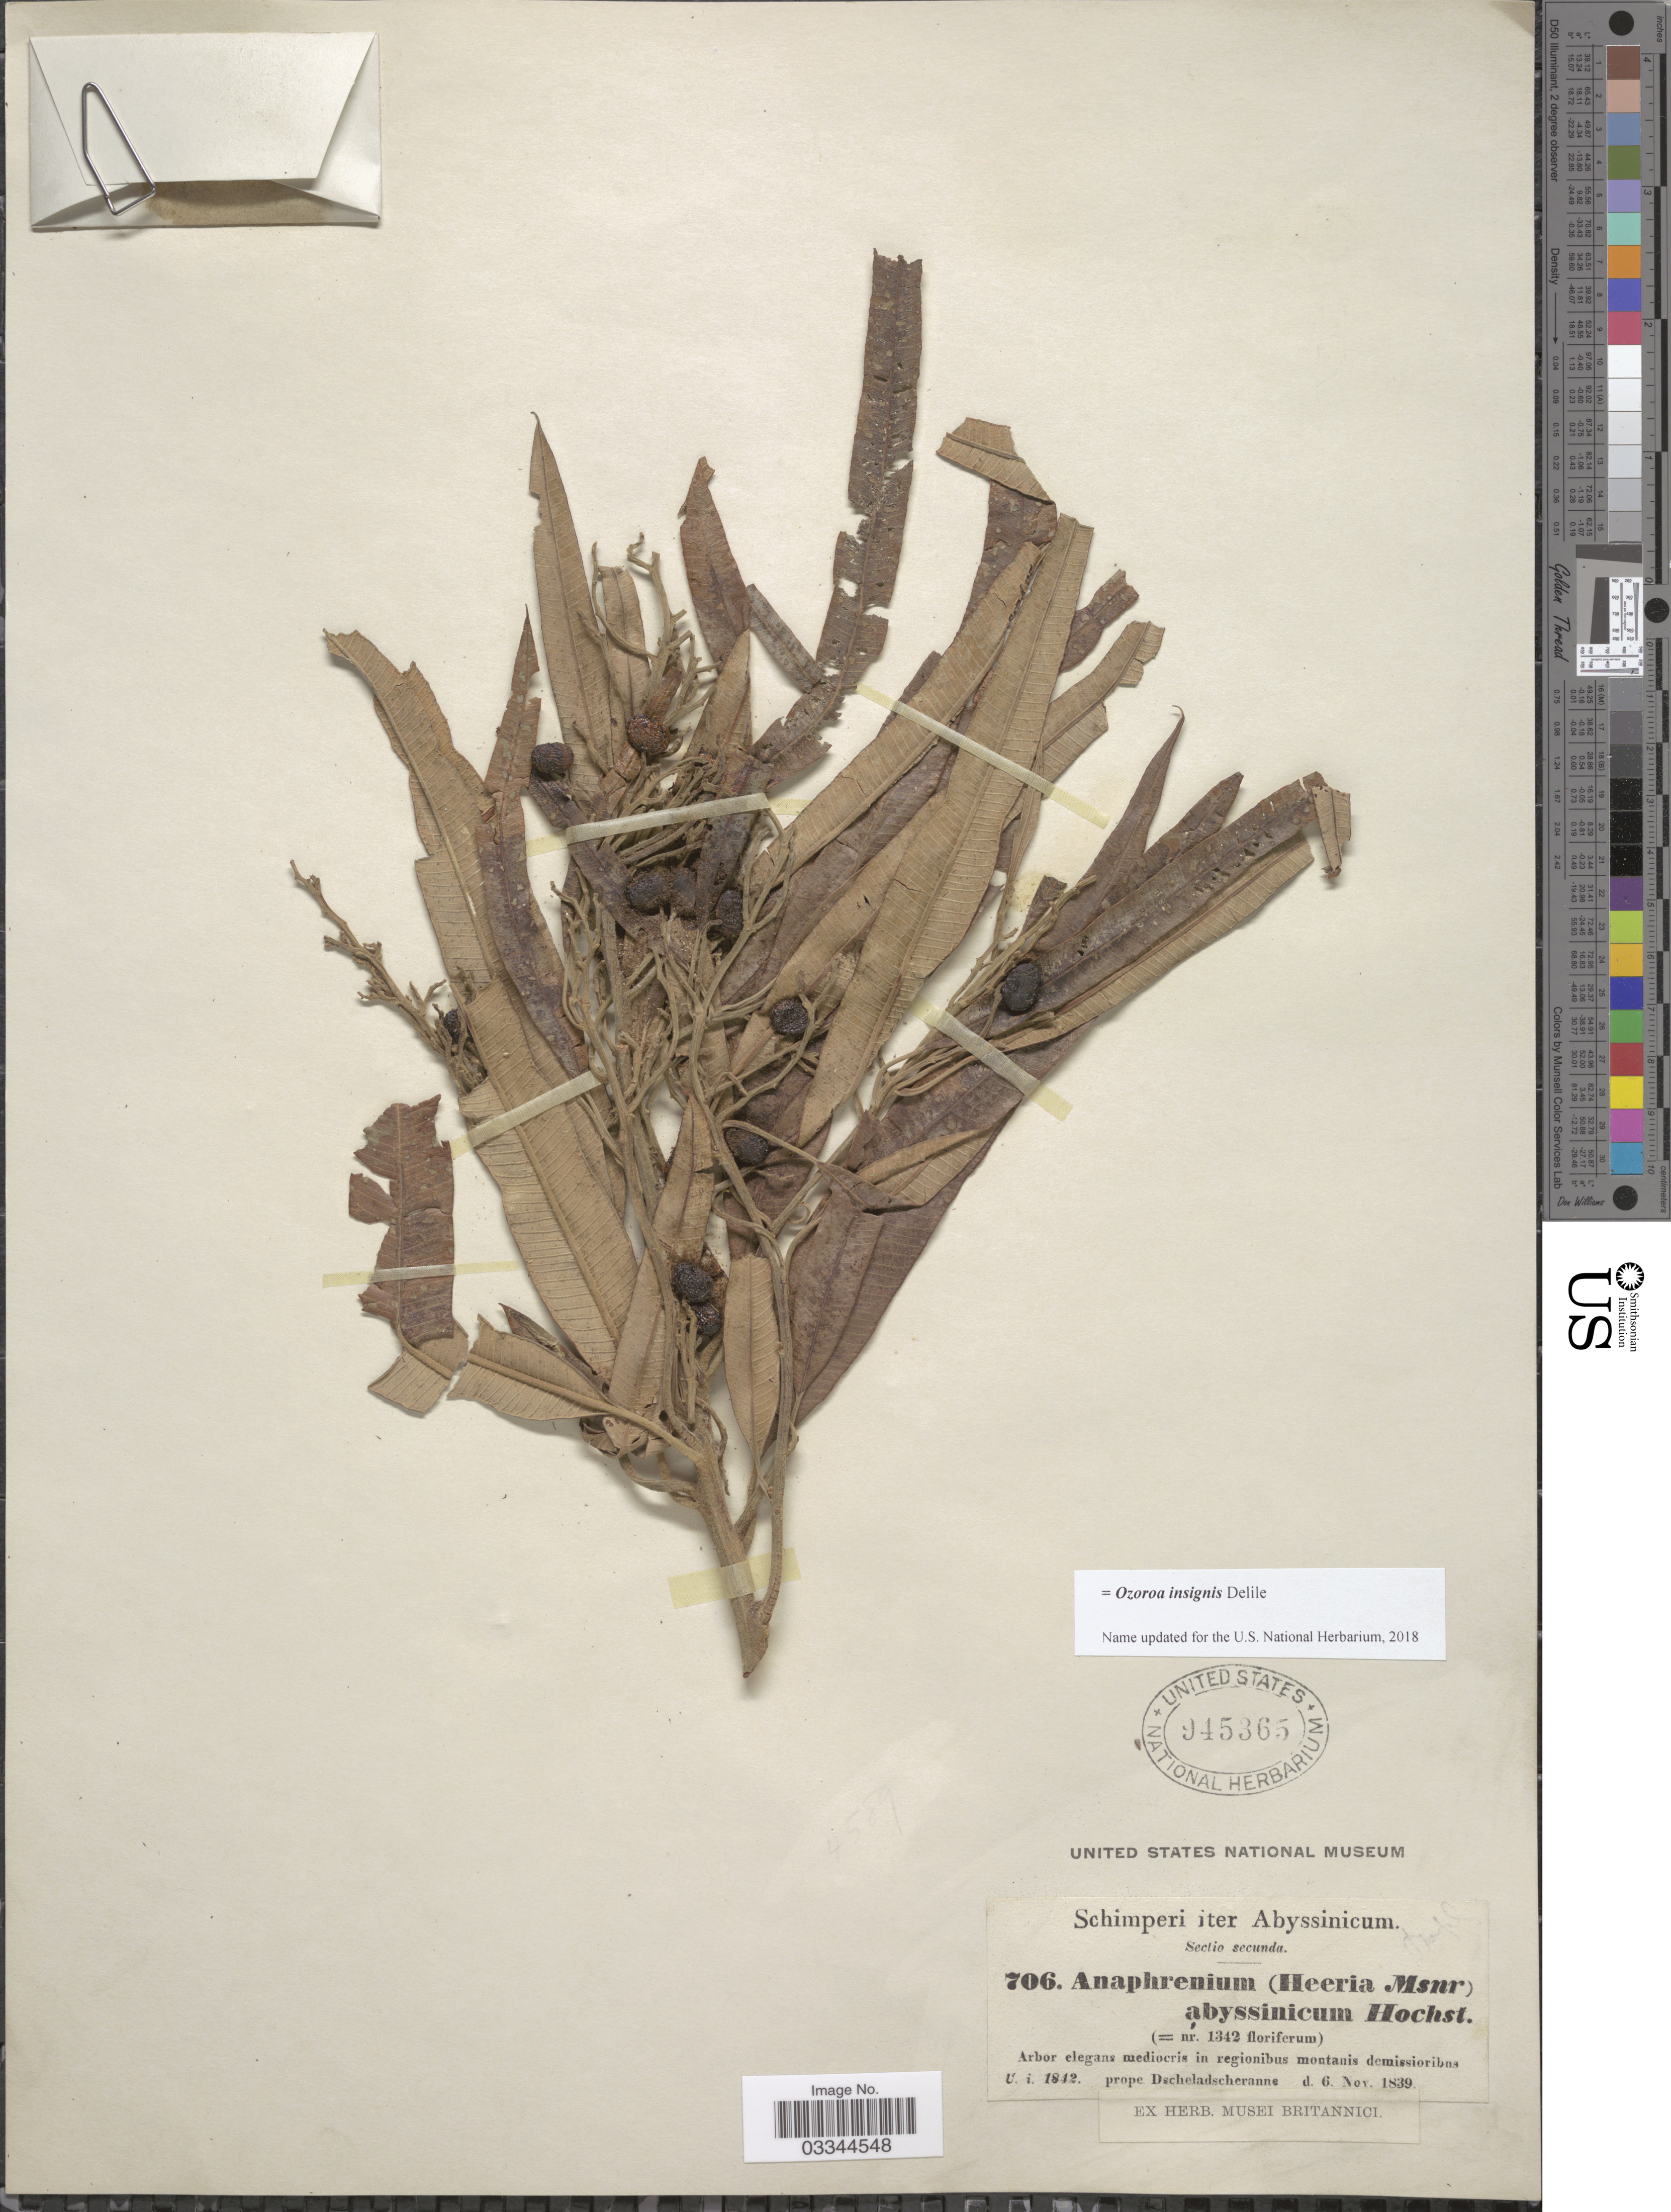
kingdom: Plantae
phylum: Tracheophyta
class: Magnoliopsida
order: Sapindales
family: Anacardiaceae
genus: Ozoroa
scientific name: Ozoroa insignis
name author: Delile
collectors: -. Schimper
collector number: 706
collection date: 1839-11-06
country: Ethiopia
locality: Iter Abyssinicum. In regione montanis demissioribus prope Dscheladscheranne.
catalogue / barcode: US 945365